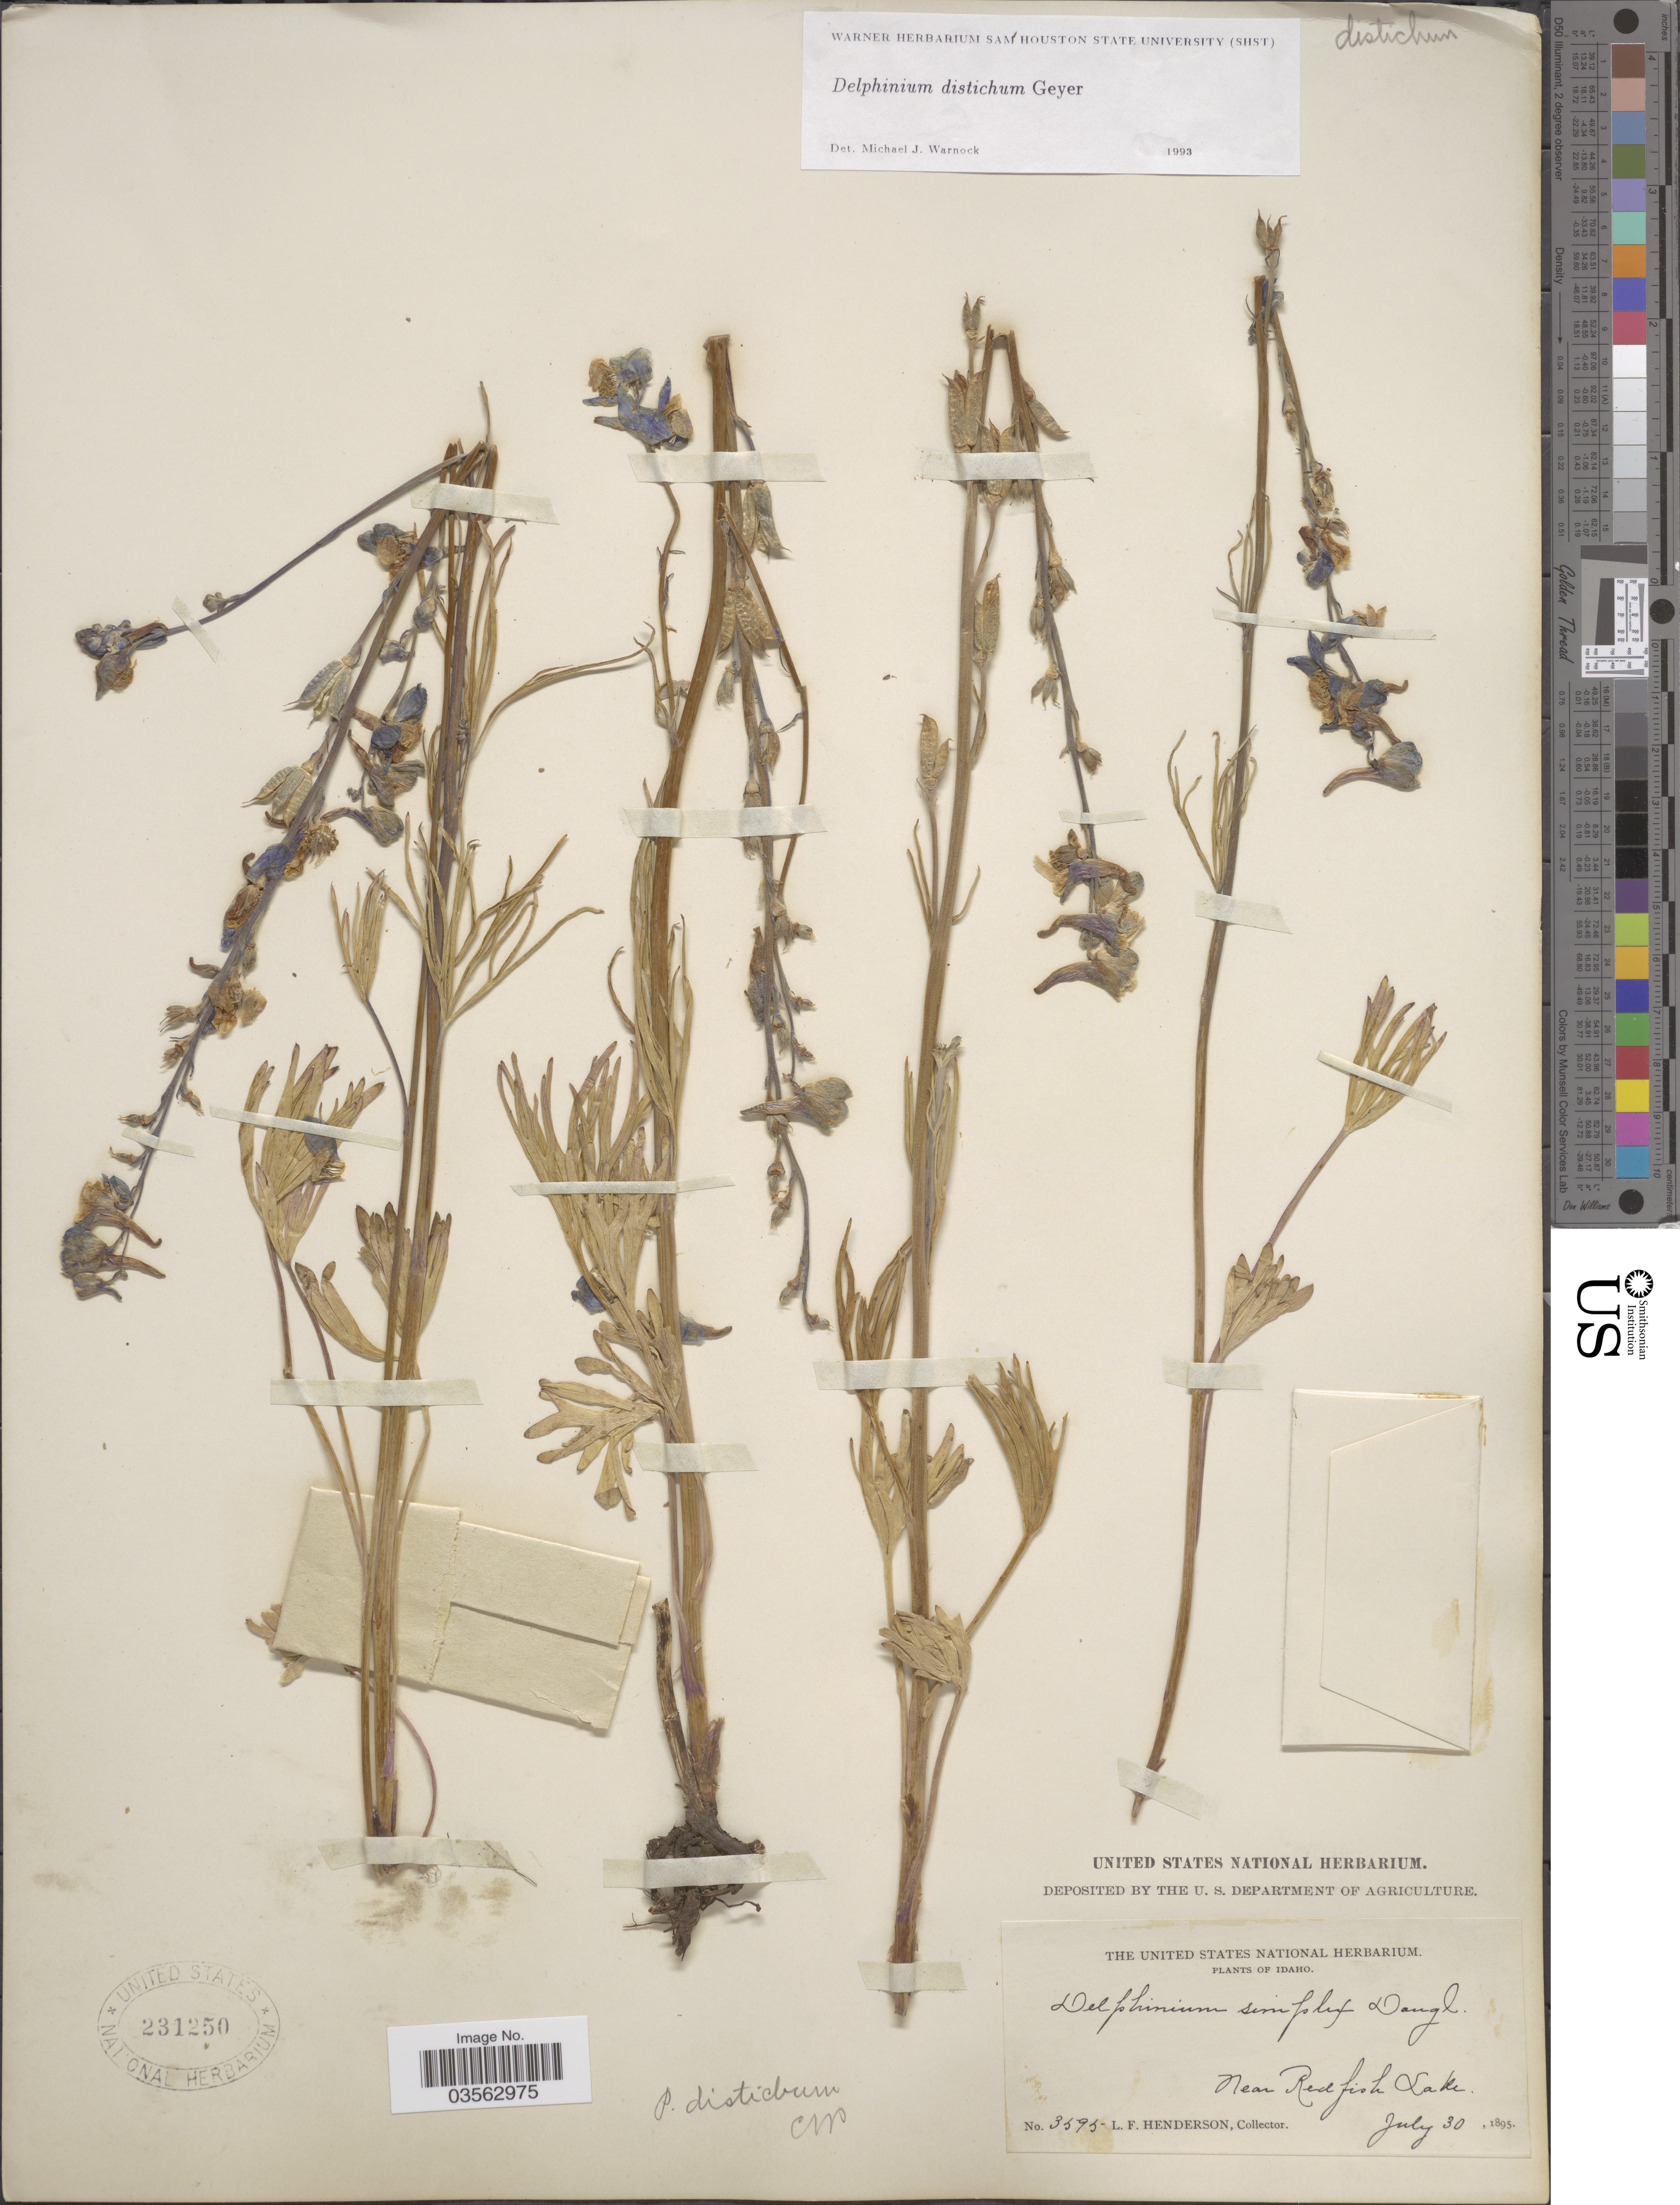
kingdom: Plantae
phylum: Tracheophyta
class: Magnoliopsida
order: Ranunculales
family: Ranunculaceae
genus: Delphinium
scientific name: Delphinium distichum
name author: Geyer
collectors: L. Henderson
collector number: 3595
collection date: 1895-07-30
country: United States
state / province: Idaho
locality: Near Redfish Lake.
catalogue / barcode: US 231250